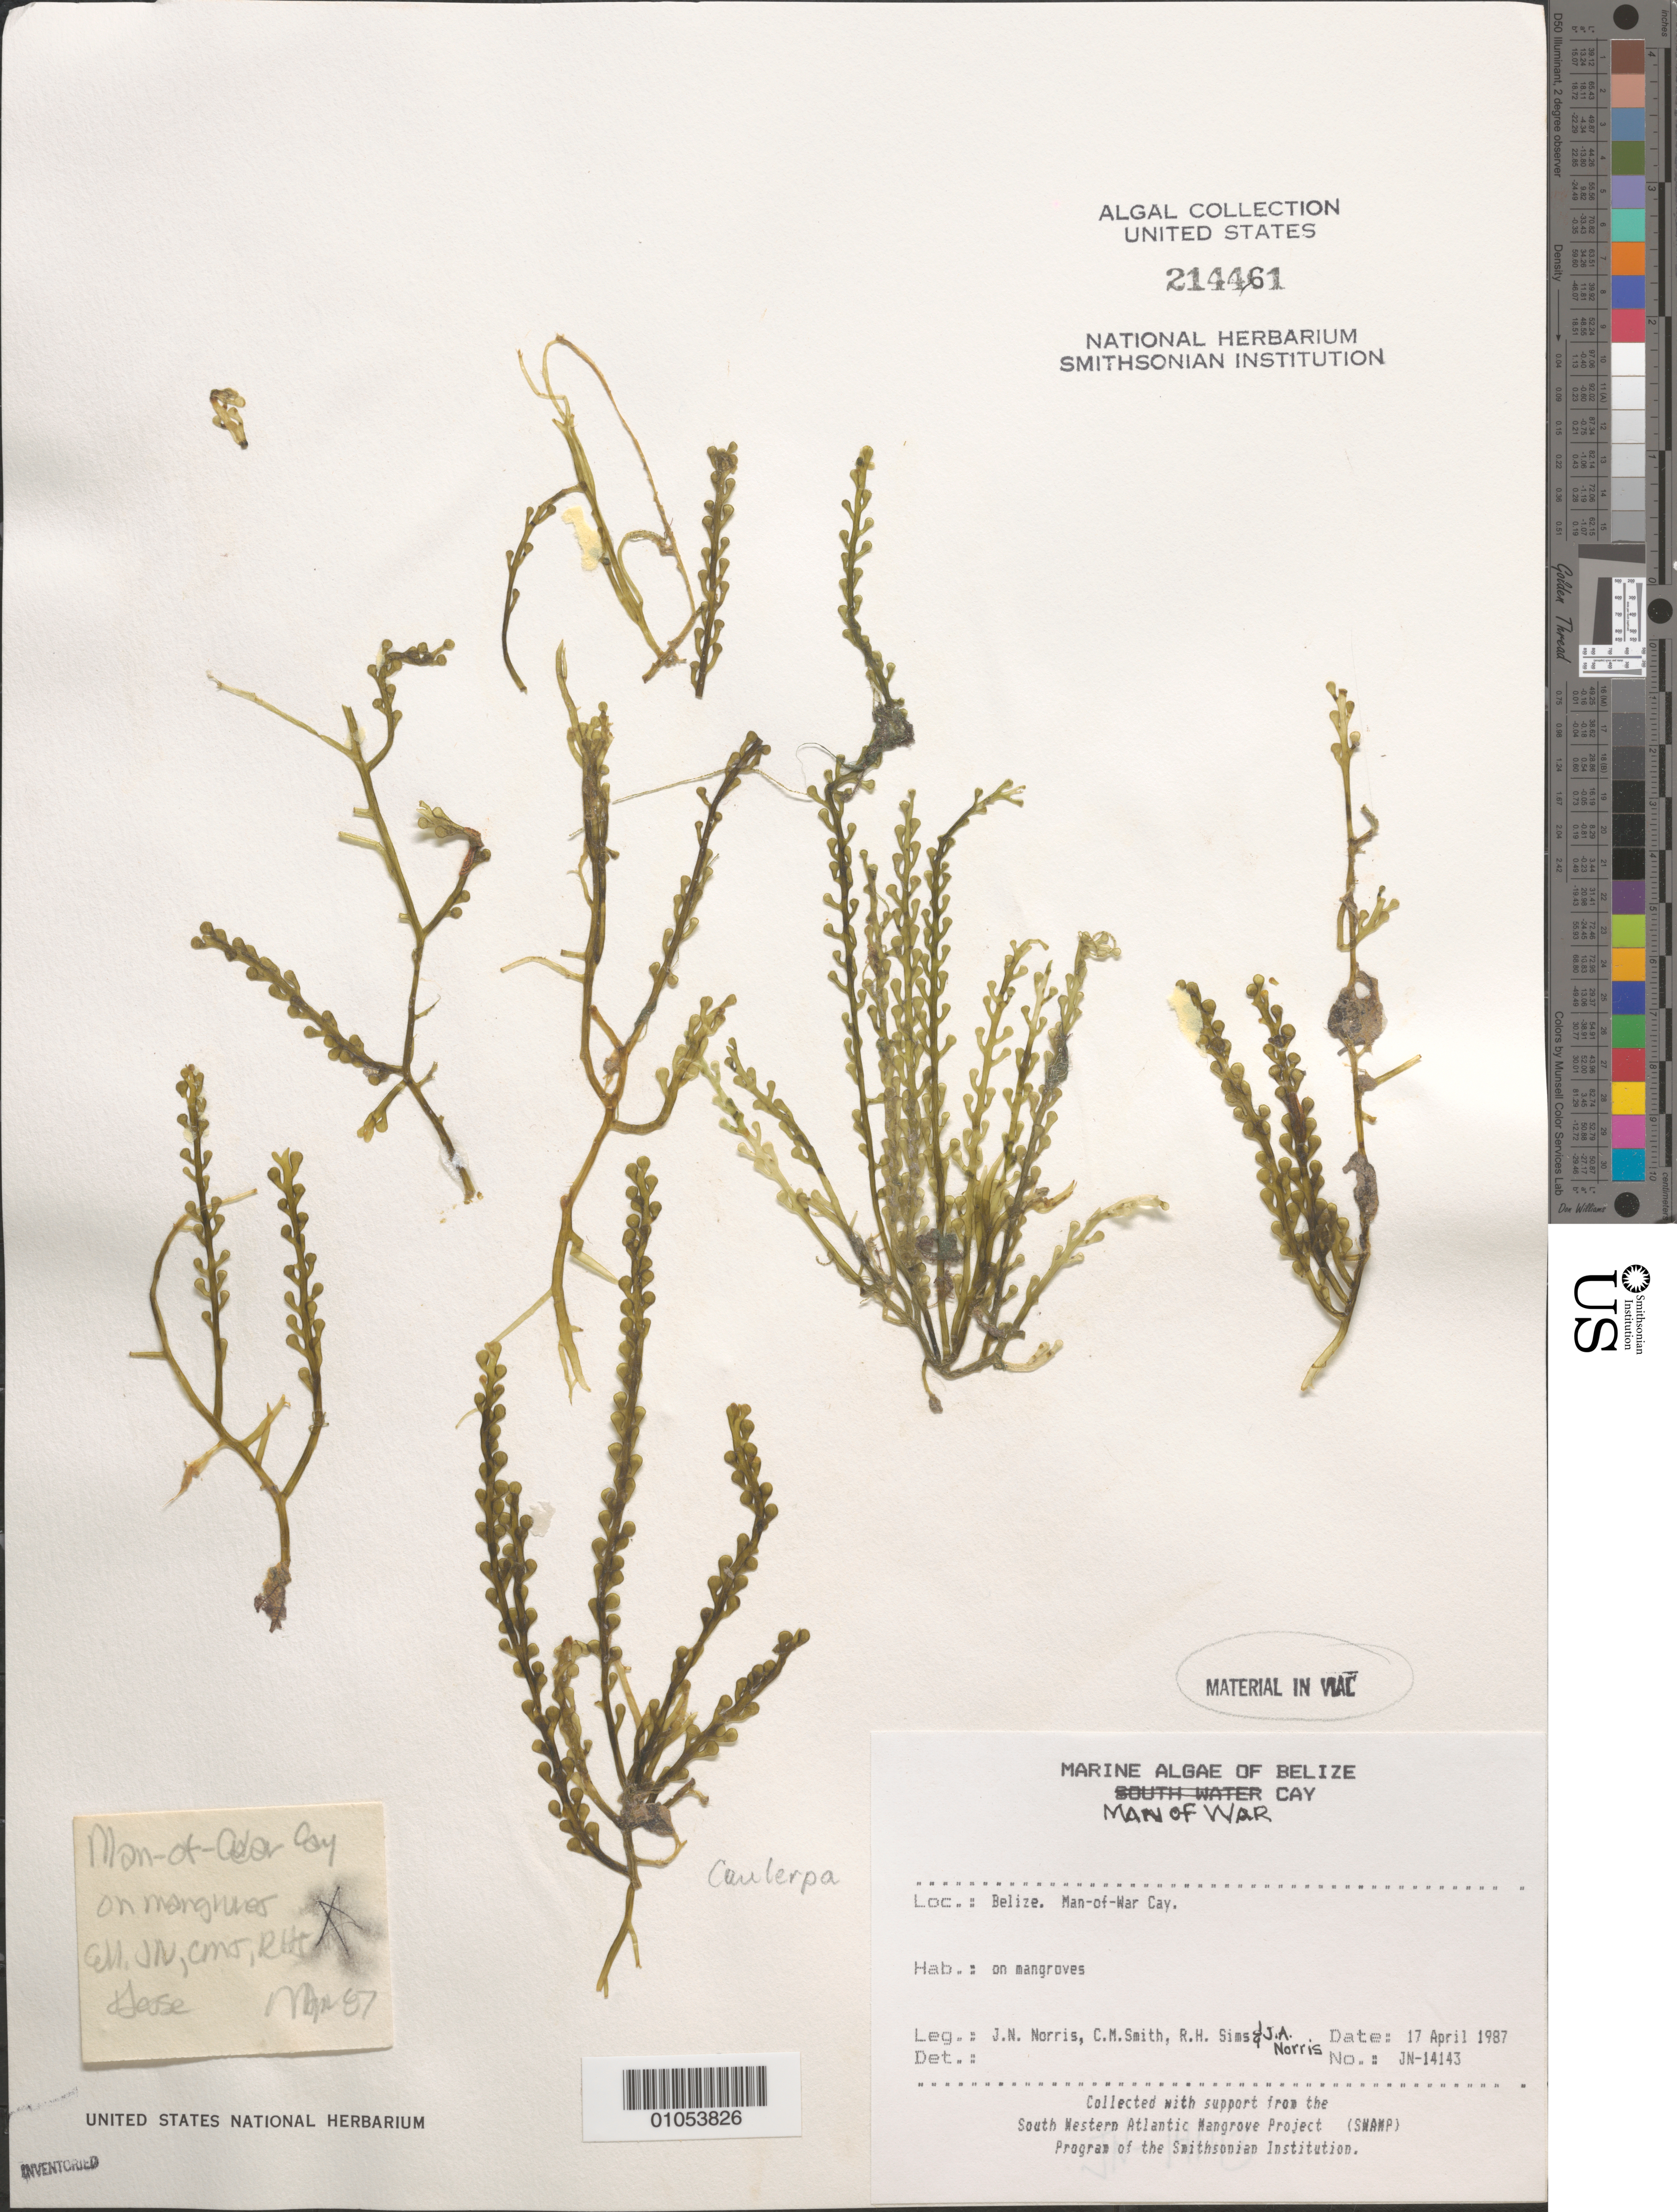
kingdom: Plantae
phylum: Chlorophyta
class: Ulvophyceae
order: Bryopsidales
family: Caulerpaceae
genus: Caulerpa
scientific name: Caulerpa sp.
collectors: J. N. Norris, C. M. Smith, R. H. Sims & J. A. Norris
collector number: JN-14143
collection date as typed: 17 Apr 1987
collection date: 1987-04-17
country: Belize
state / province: Stann Creek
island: Man of War Cay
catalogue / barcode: US 214461